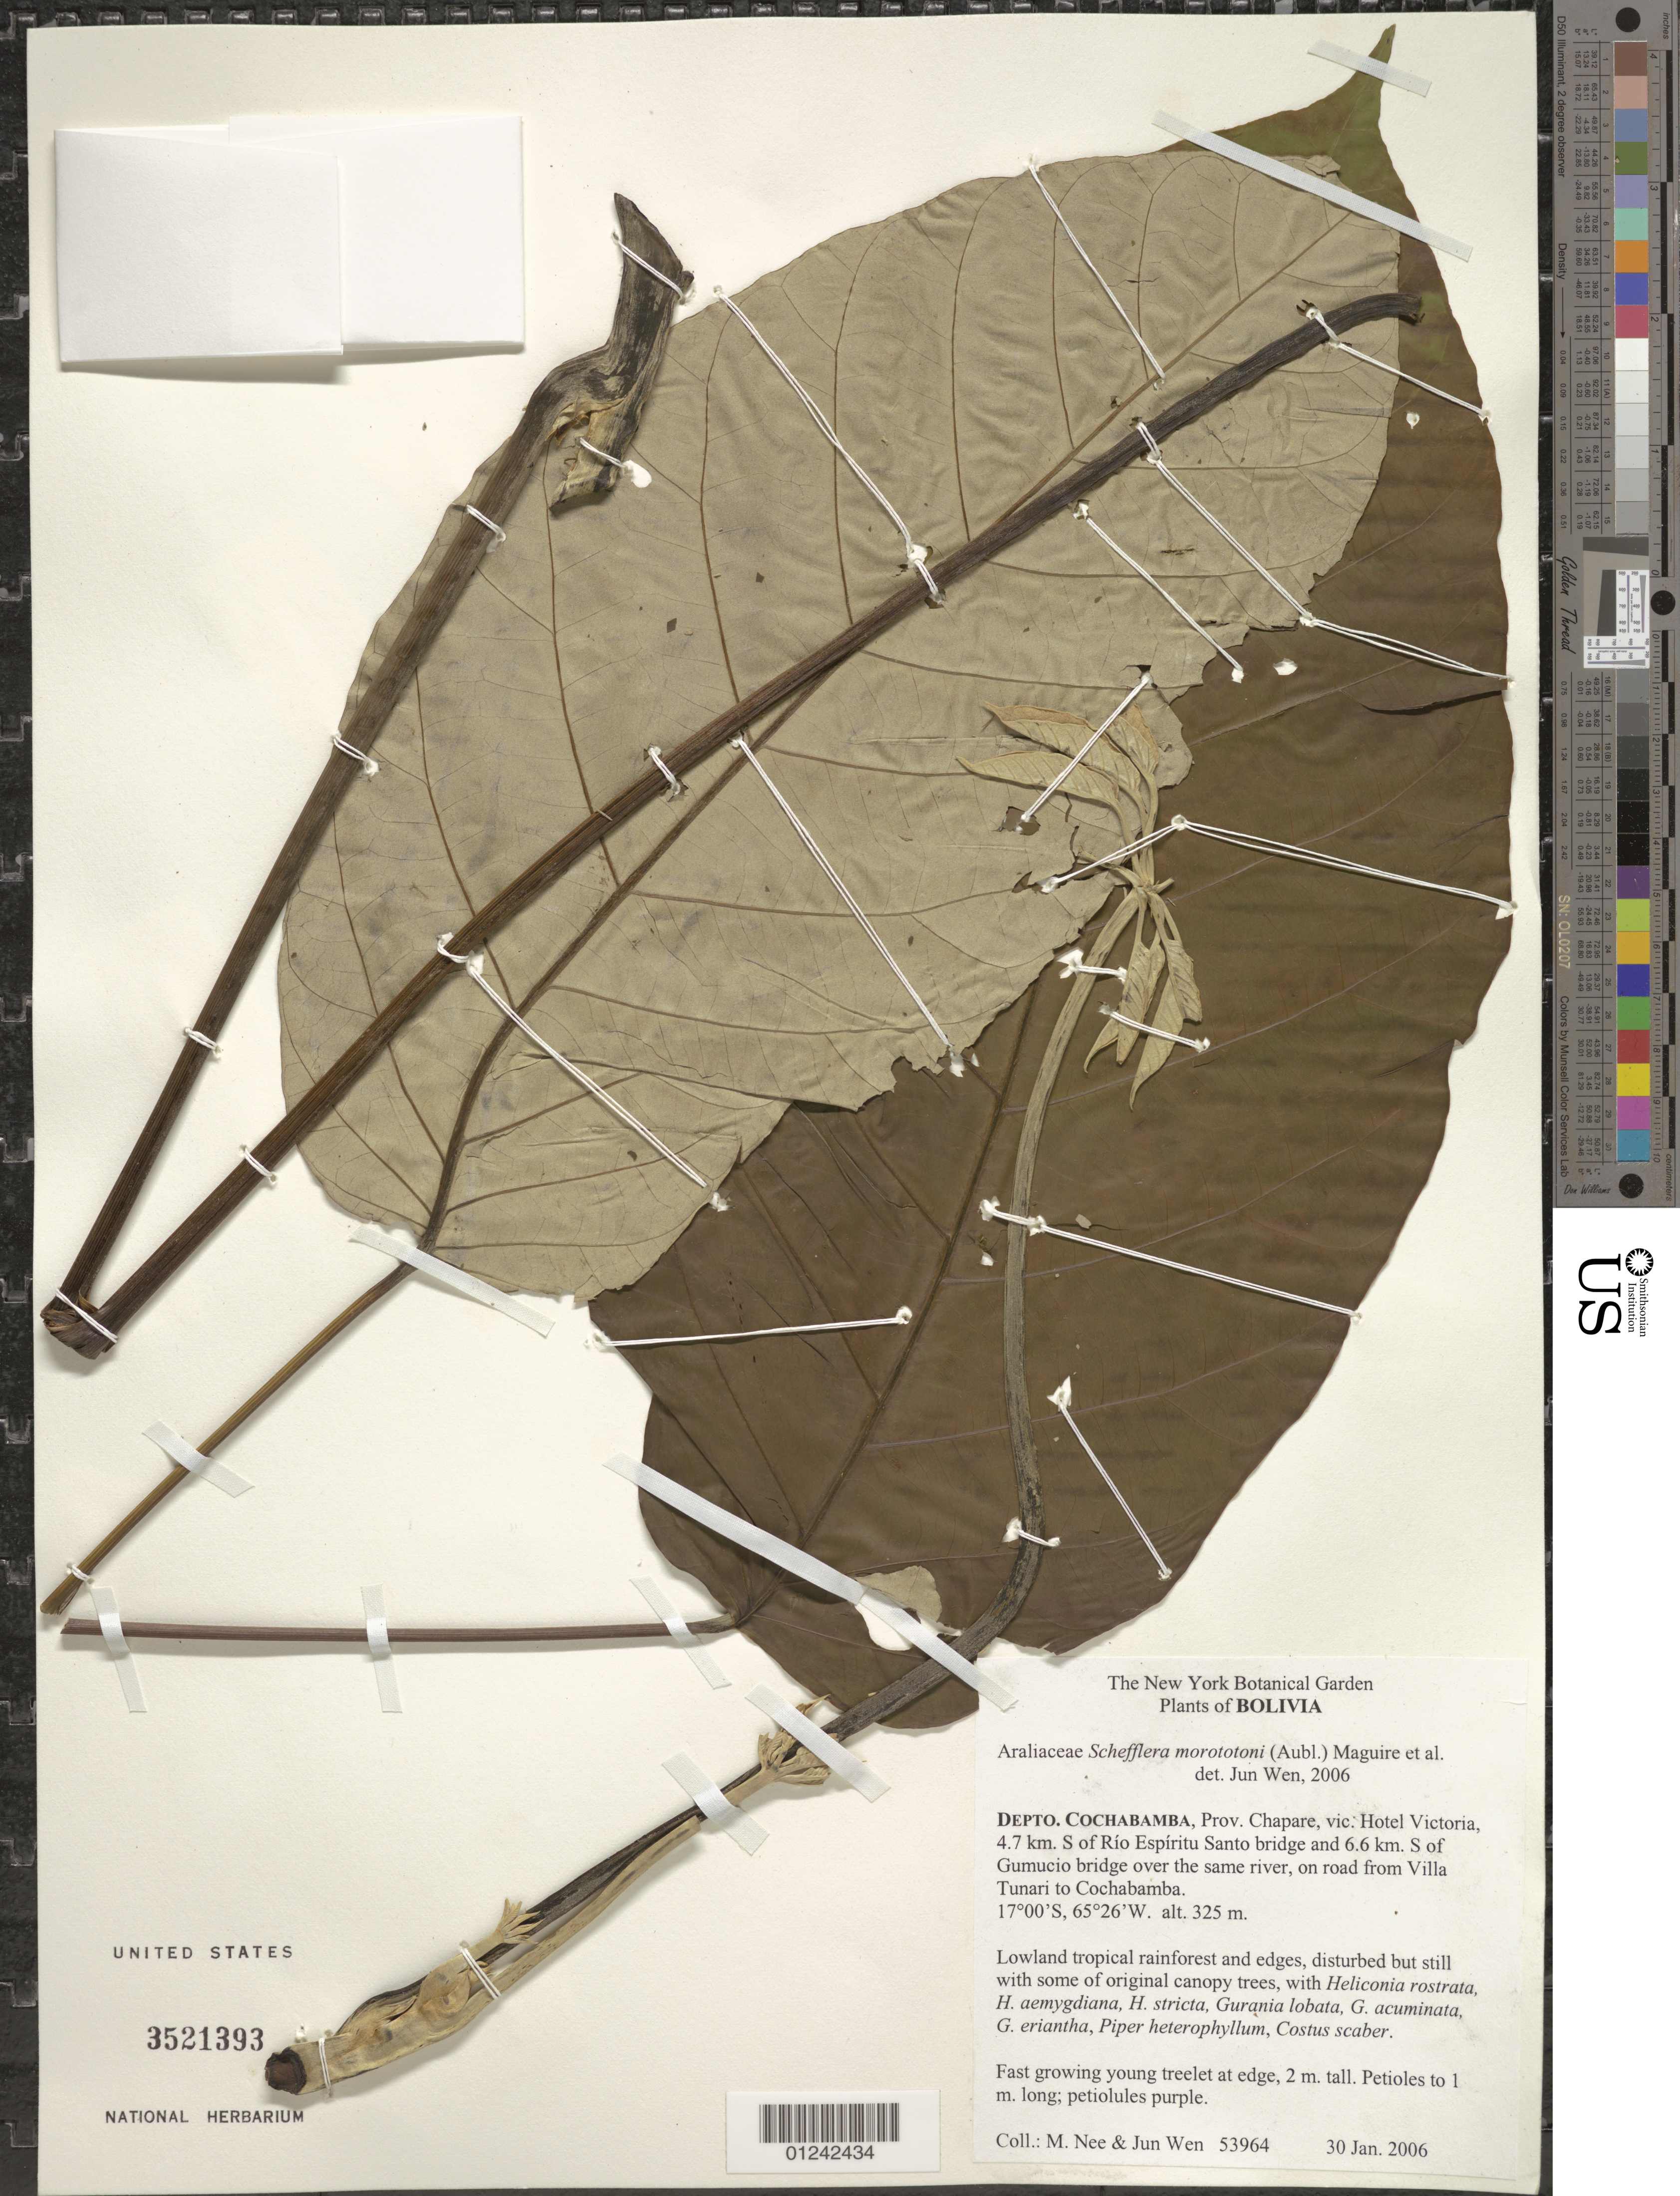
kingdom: Plantae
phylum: Tracheophyta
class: Magnoliopsida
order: Apiales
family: Araliaceae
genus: Schefflera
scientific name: Schefflera morototoni (Aubl.) Maguire, Steyerm. & Frodin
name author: (Aubl.) Maguire et al.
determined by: Wen, Jun, (BOT), Smithsonian Institution - National Museum of Natural History (UNITED STATES)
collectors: M. Nee & J. Wen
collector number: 53964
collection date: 2006-01-30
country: Bolivia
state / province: Cochabamba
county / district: Chaparé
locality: Depto. Cochabamba. Vicinity Hotel Victoria, 4.7 km S of Rio Espiritu Santo bridge and 6.6km S of Gumucio bridge over the same river, on road from Villa Tunari to Cochabamba.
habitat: Lowland tropical rainforest and edges, disturbed but still with some of original canopy trees.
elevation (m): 325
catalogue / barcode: US 3521393